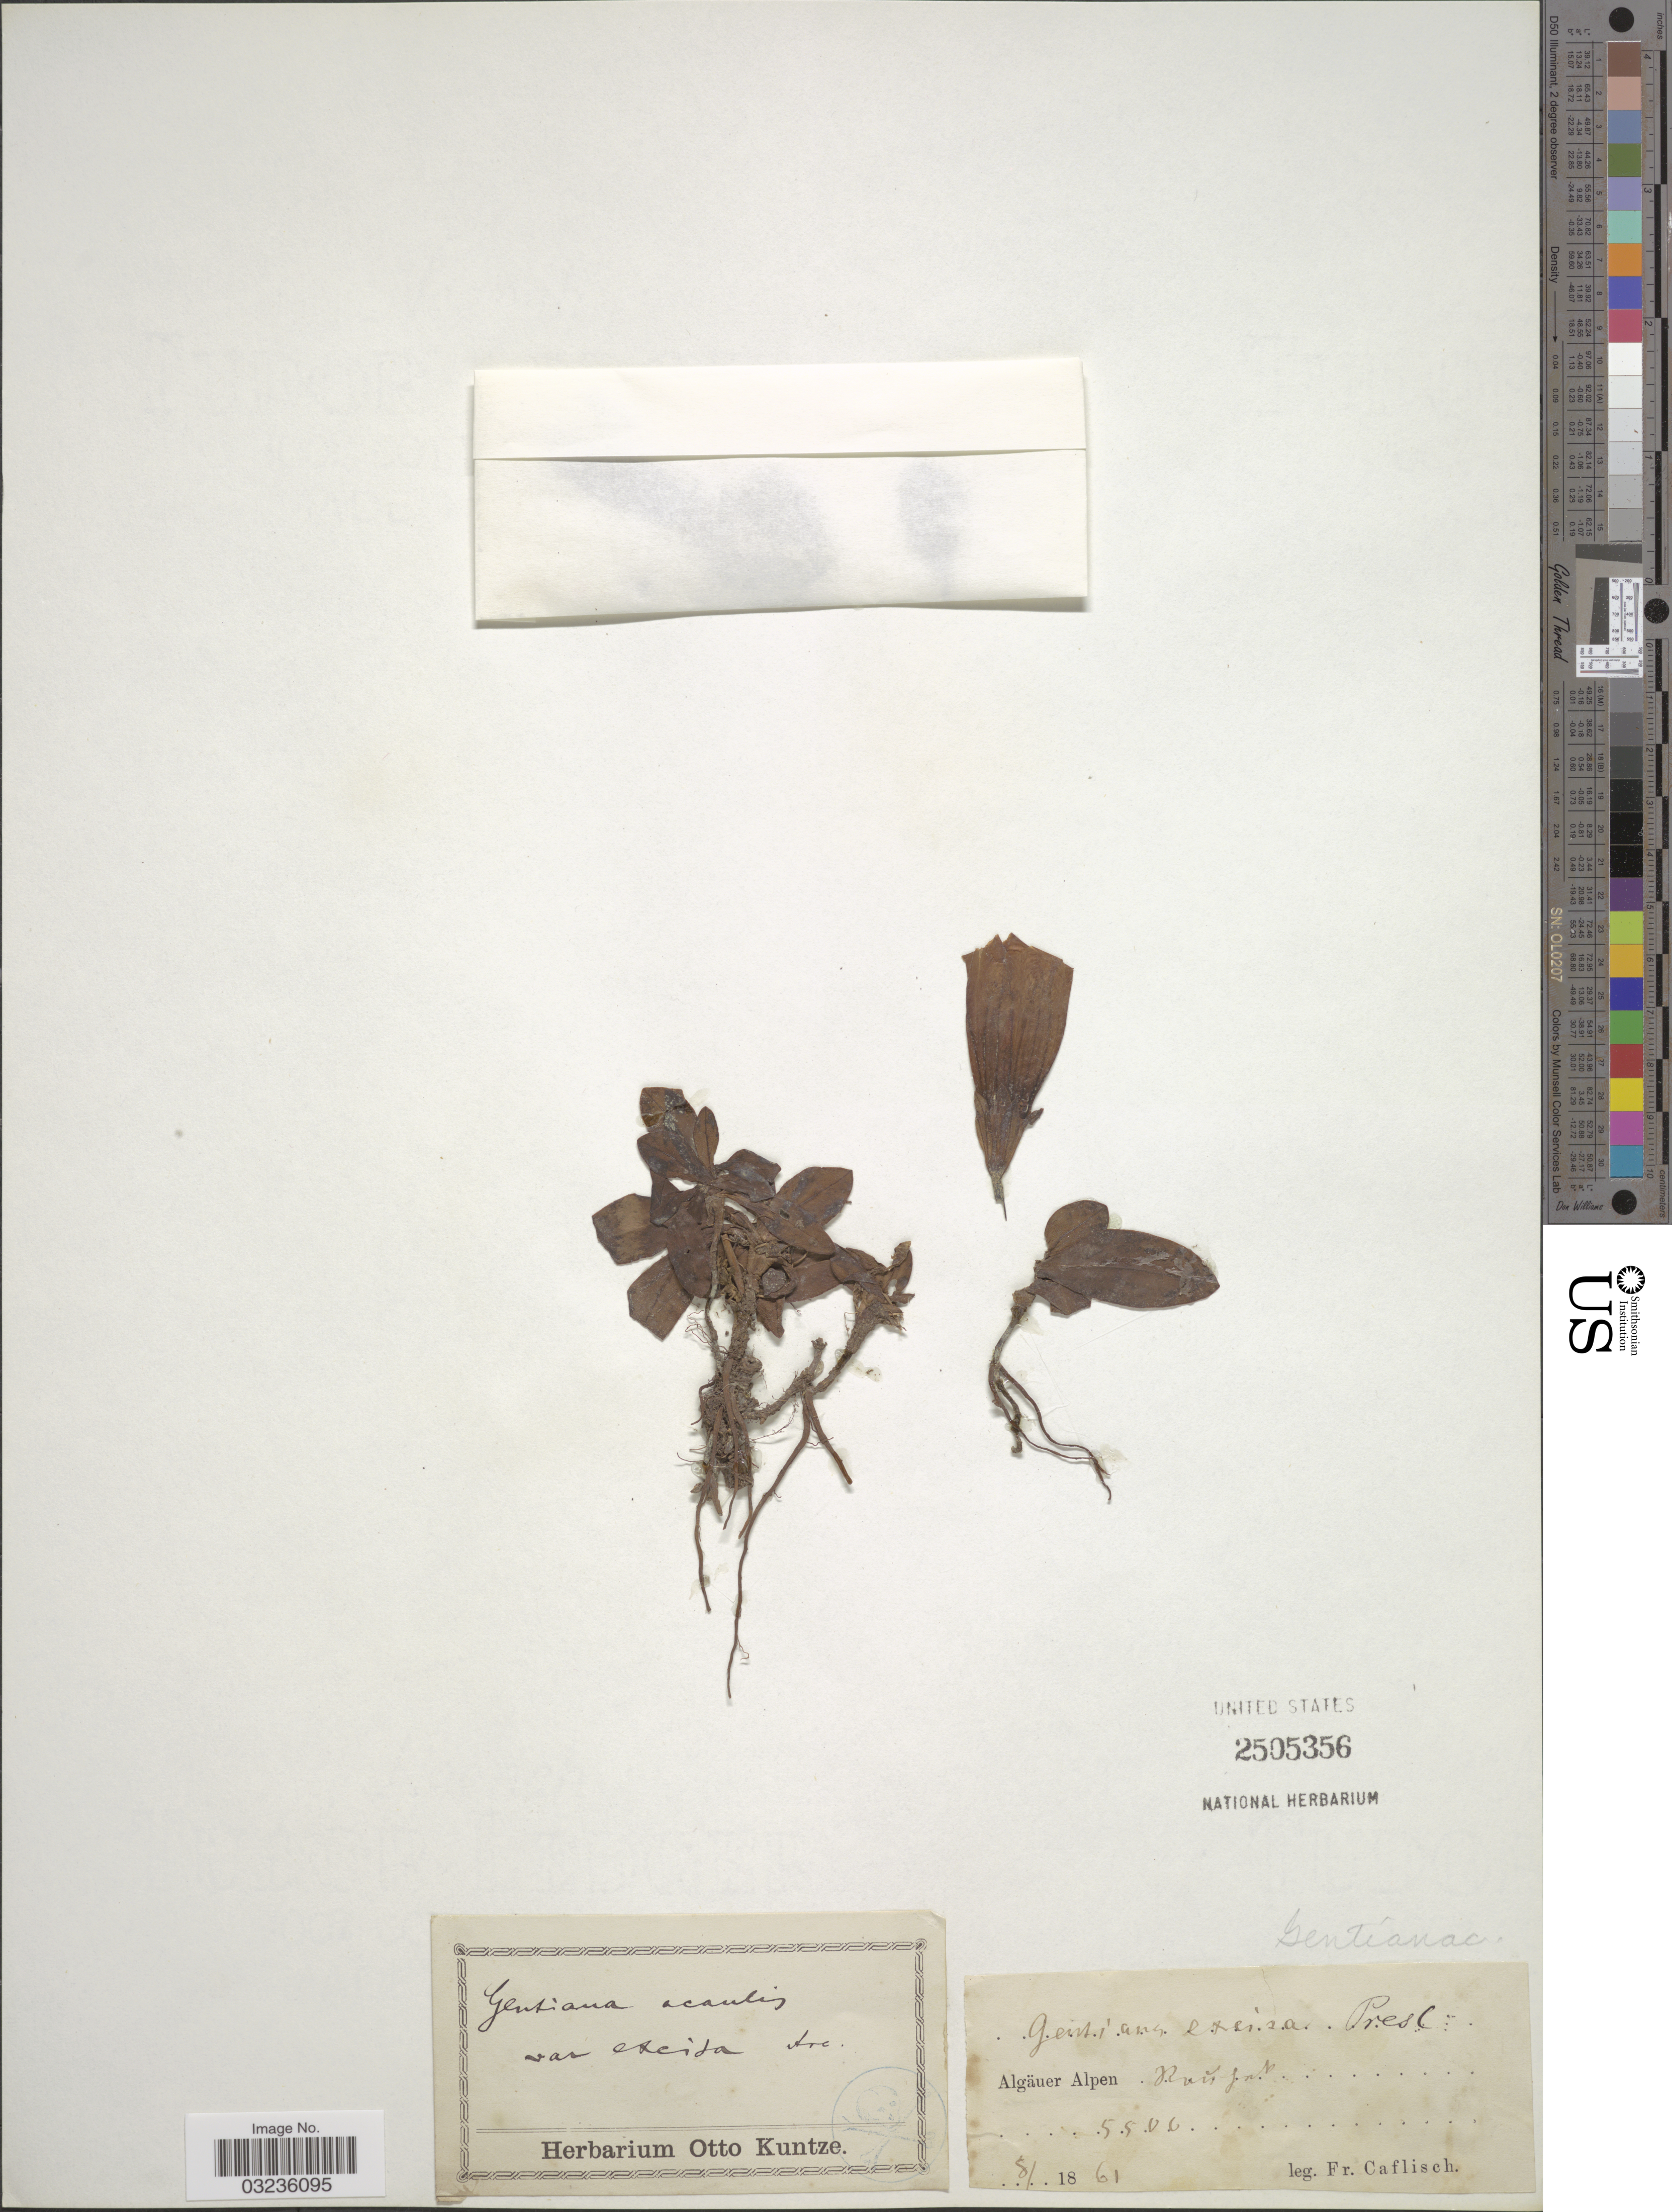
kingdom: Plantae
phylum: Tracheophyta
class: Magnoliopsida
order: Gentianales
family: Gentianaceae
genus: Gentiana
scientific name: Gentiana excisa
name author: C. Presl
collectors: J. F. Caflisch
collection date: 1861-08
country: Germany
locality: Algäuer Alpen, Raujet [interpreted].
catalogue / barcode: US 2505356